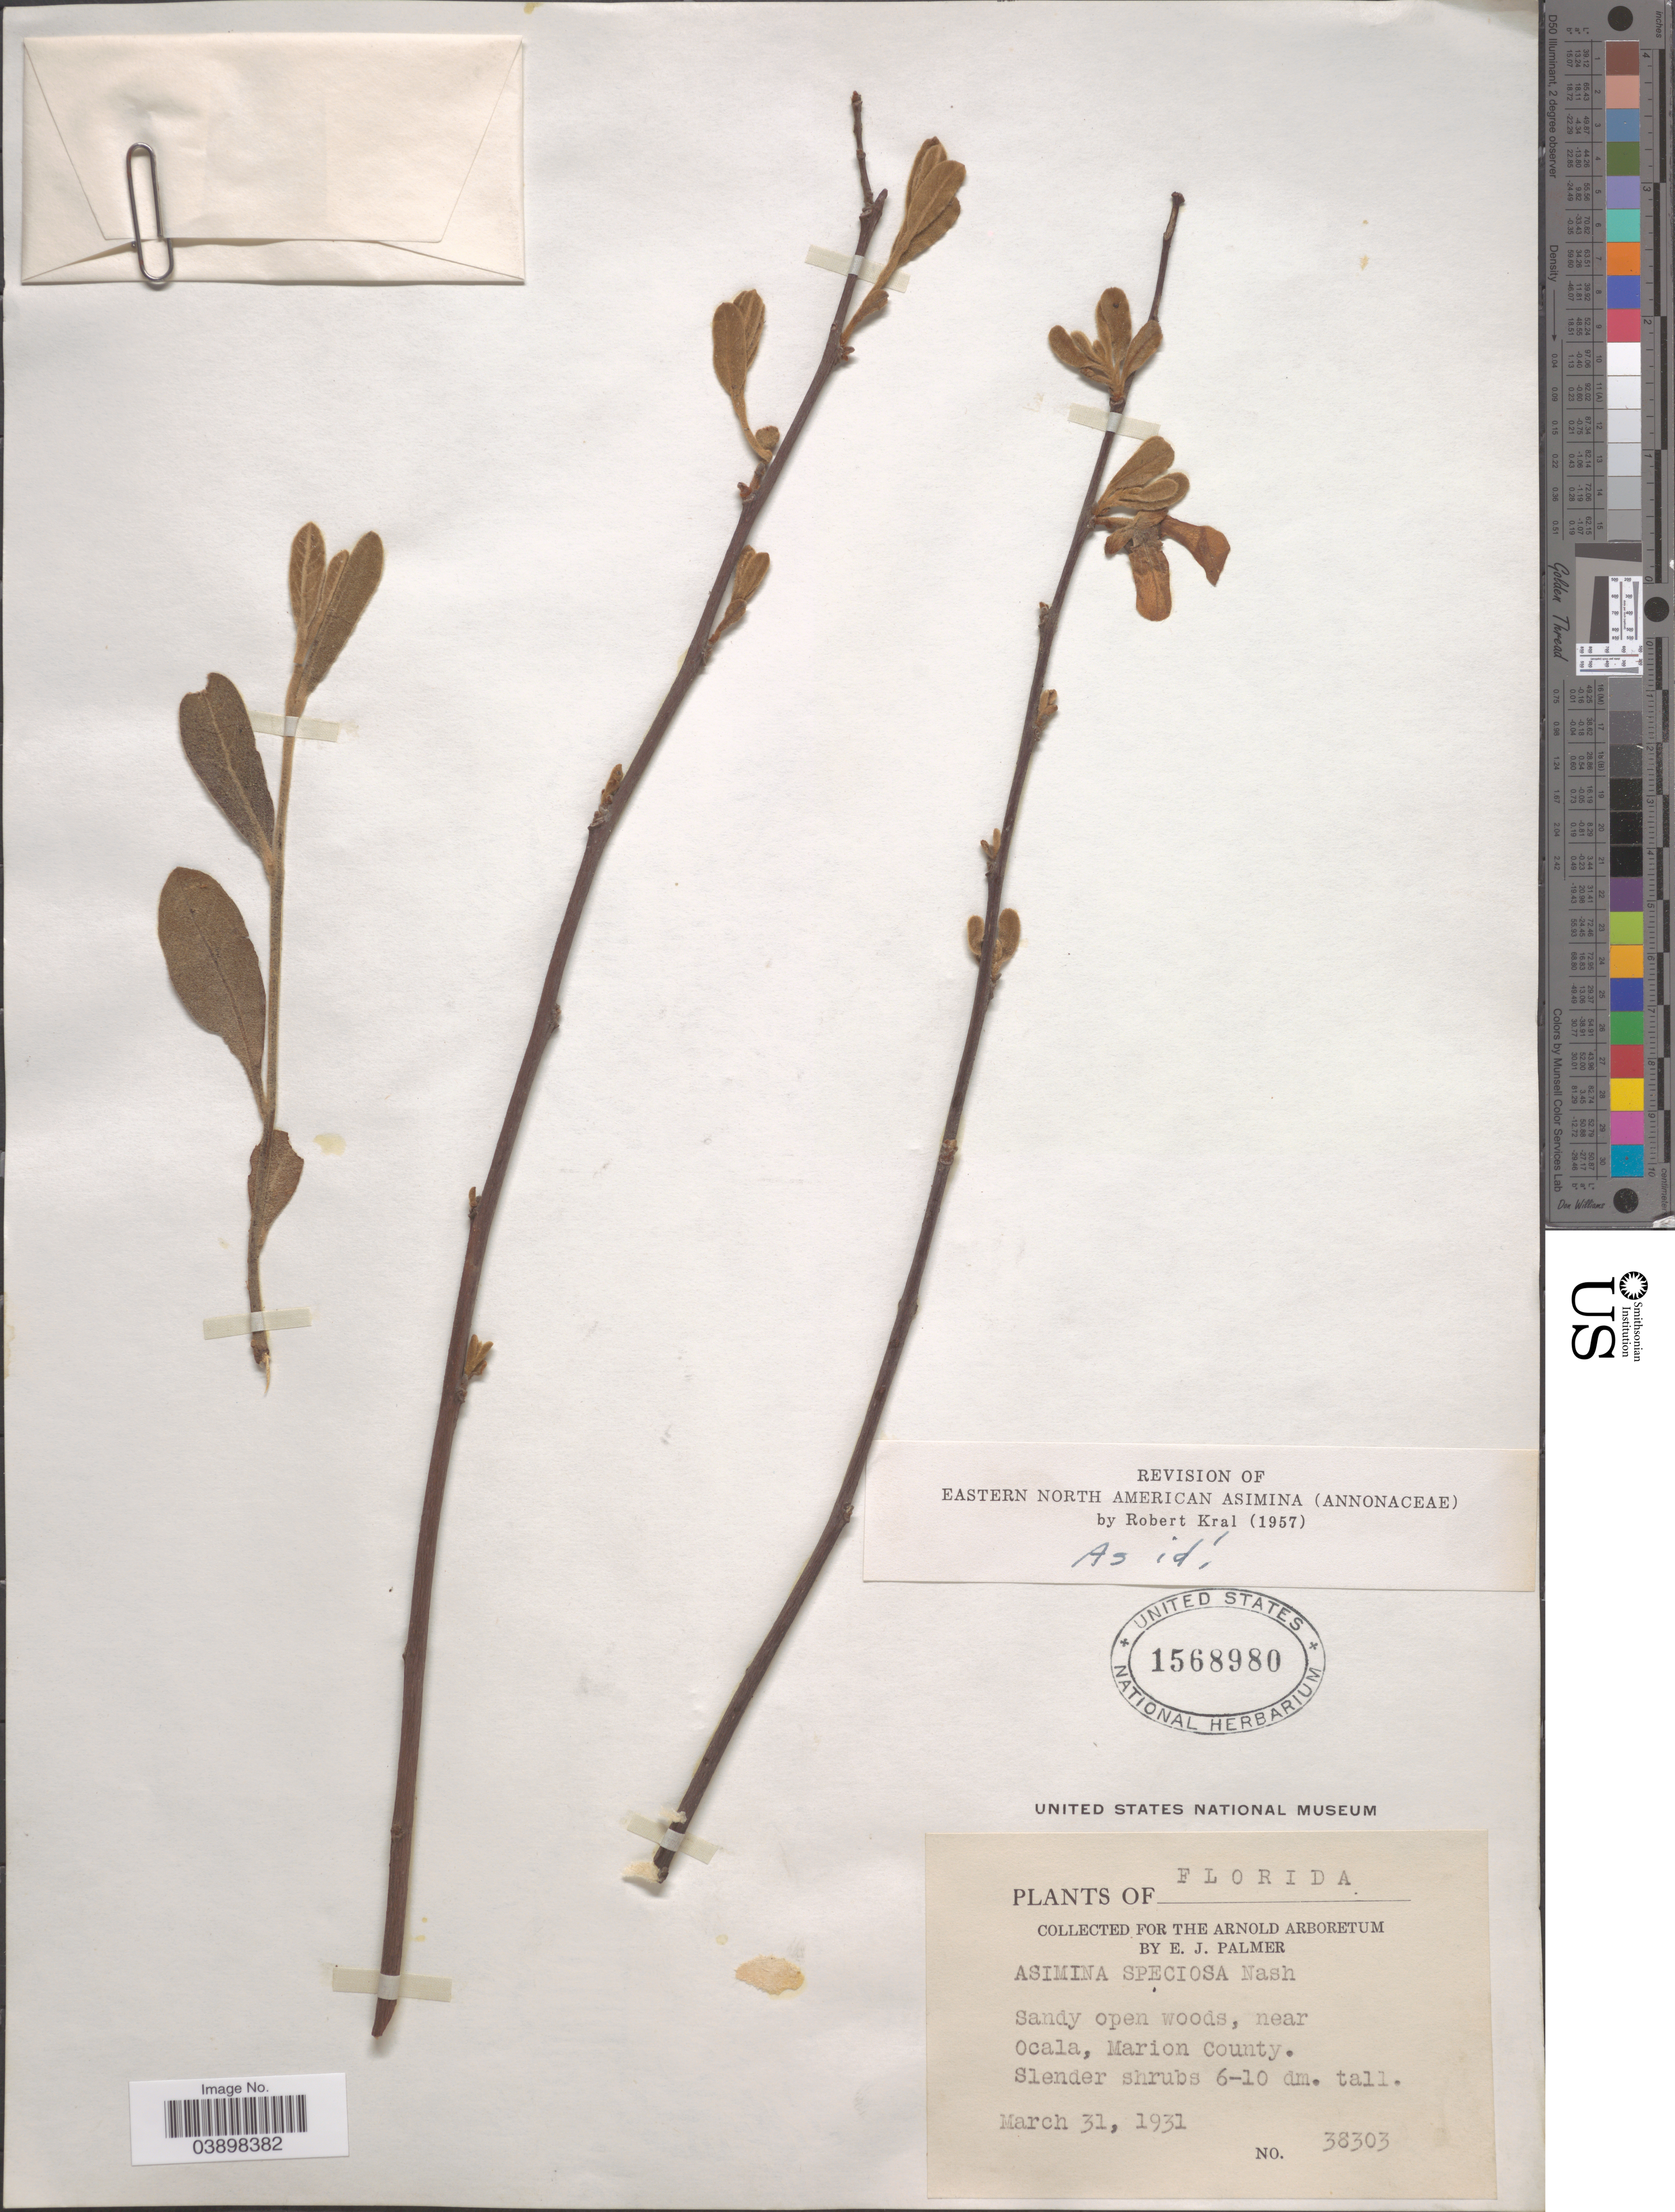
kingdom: Plantae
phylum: Tracheophyta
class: Magnoliopsida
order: Magnoliales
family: Annonaceae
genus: Asimina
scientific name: Asimina speciosa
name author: Nash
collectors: E. J. Palmer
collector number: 38303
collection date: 1931-03-31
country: United States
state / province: Florida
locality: Near Ocala, Marion County.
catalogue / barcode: US 1568980